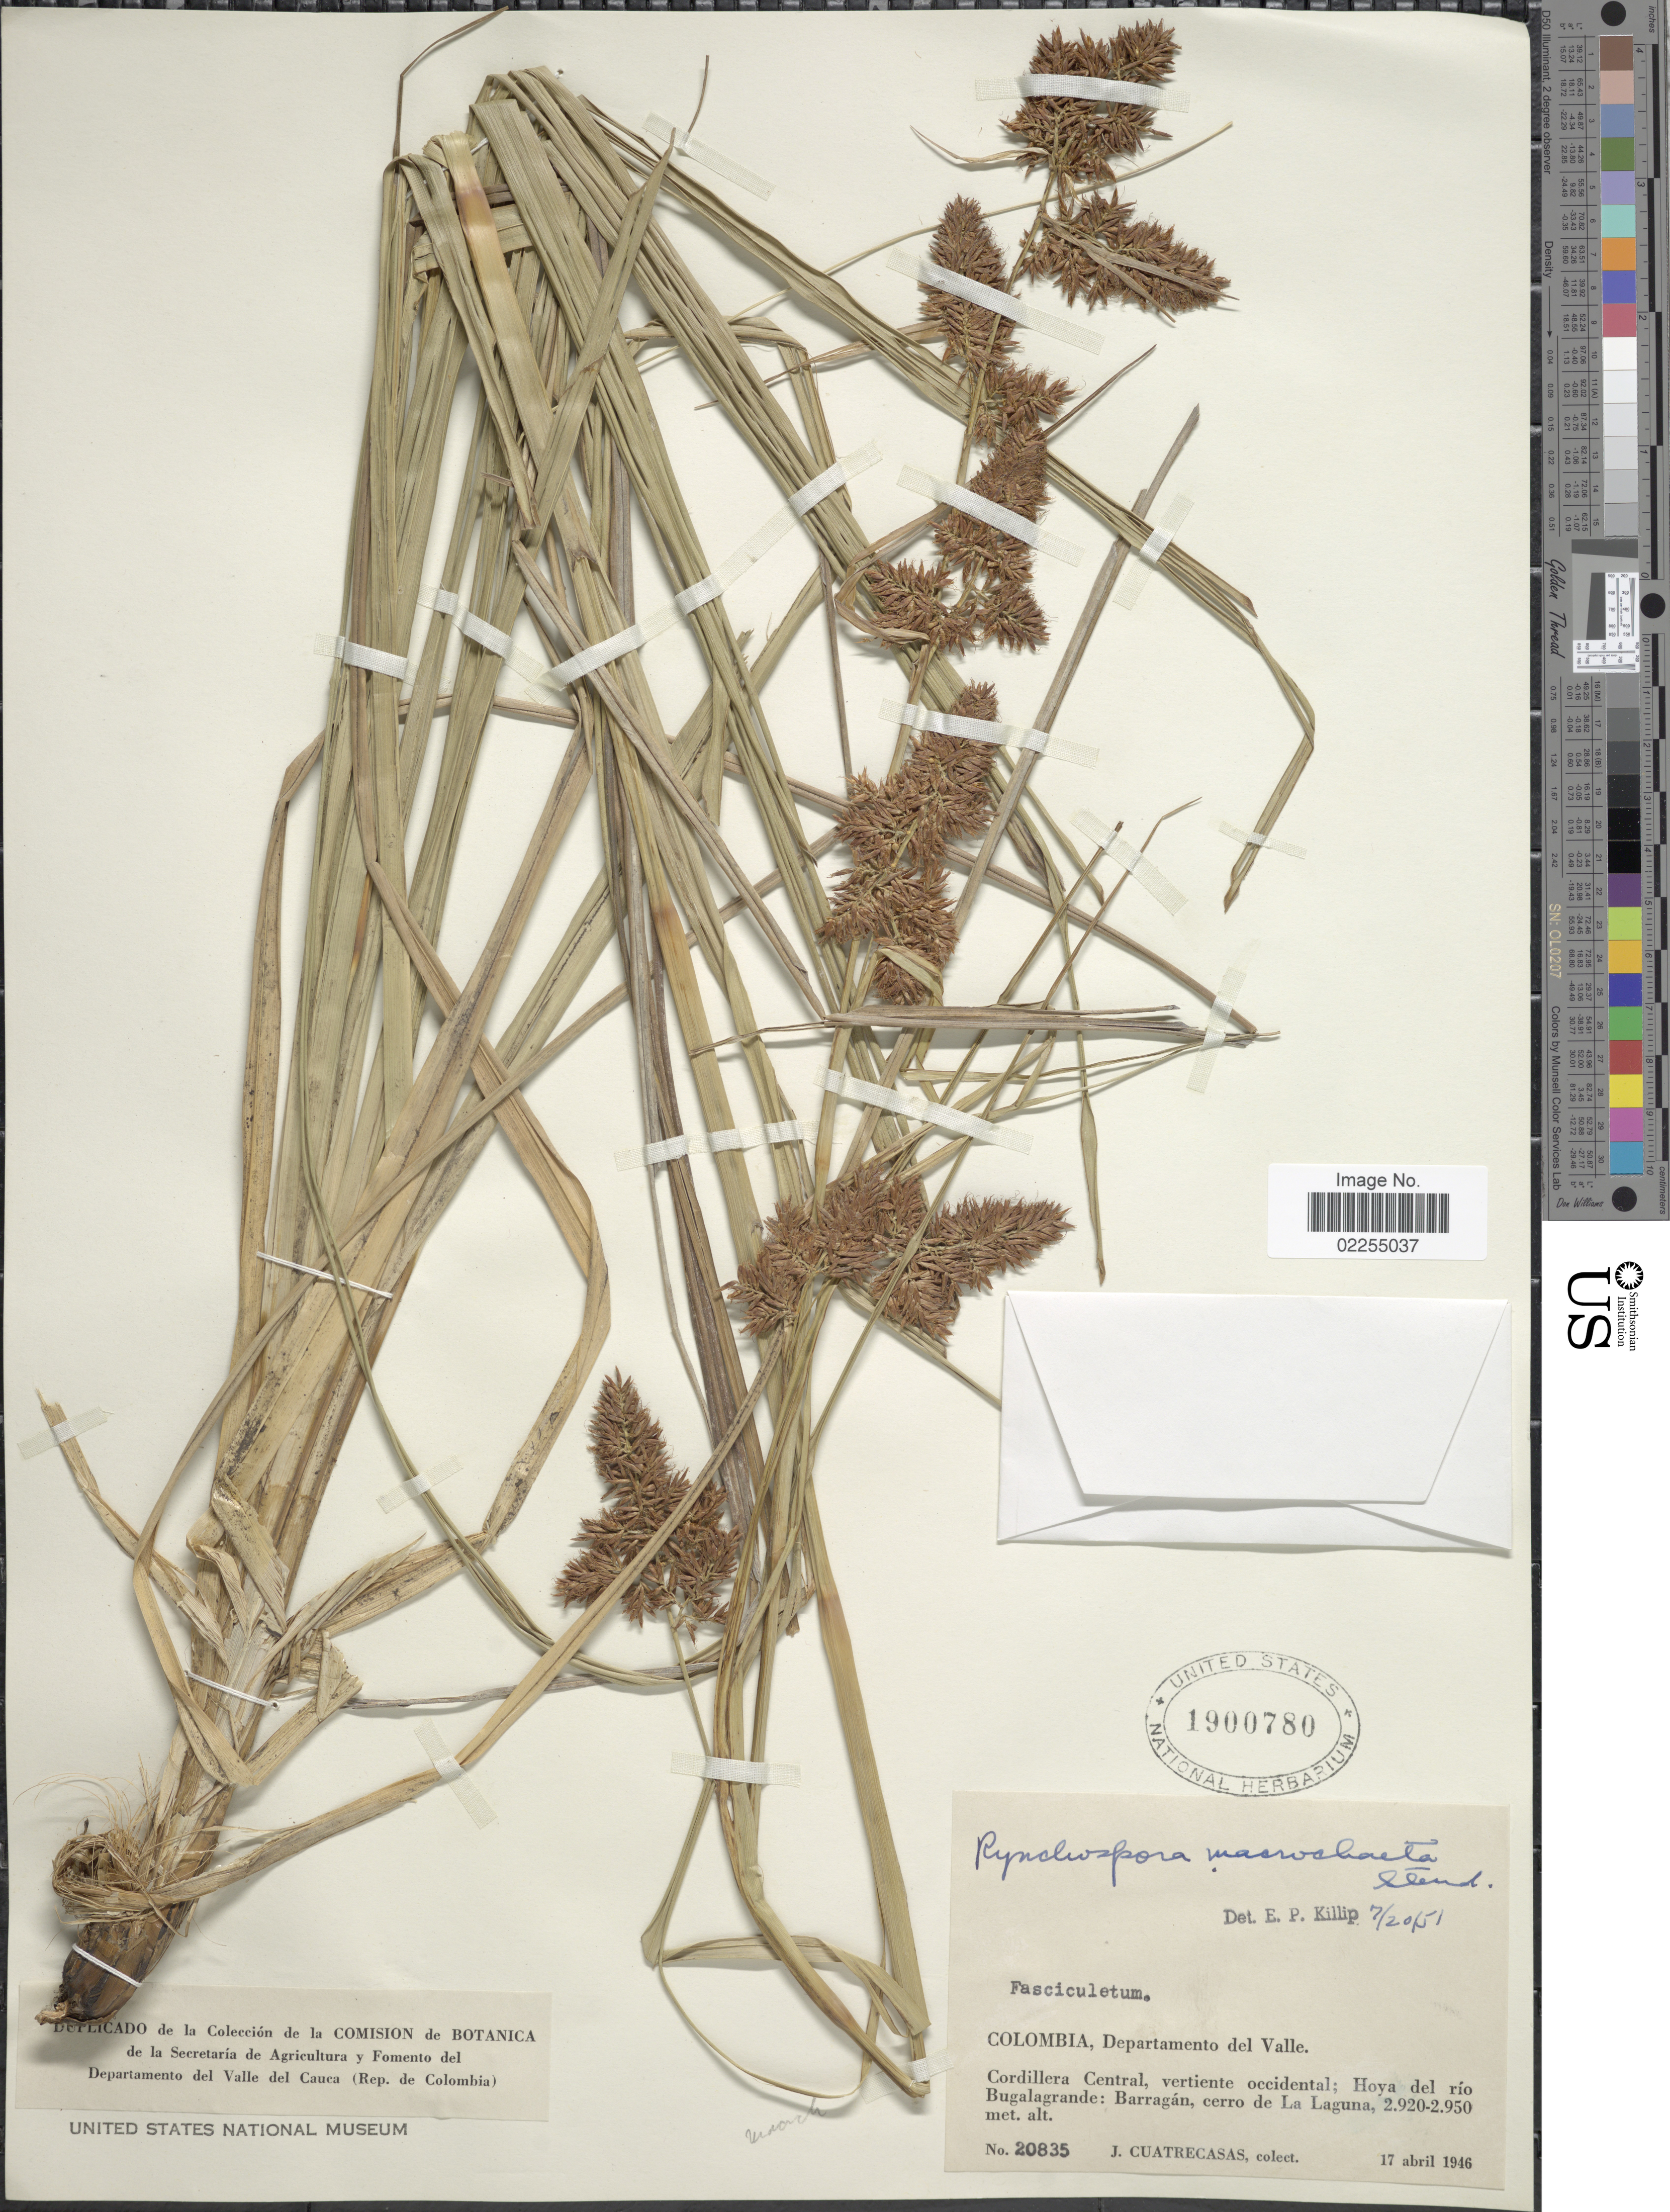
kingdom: Plantae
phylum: Tracheophyta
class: Liliopsida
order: Poales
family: Cyperaceae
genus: Rhynchospora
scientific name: Rhynchospora macrochaeta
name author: Steud. ex Boeckeler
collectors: J. Cuatrecasas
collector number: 20835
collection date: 1946-04-17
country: Colombia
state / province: Valle del Cauca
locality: Departamento del Cauca, Cordillera Central, vertiente occidental; Hoya del rio Bugalagrande: Barragan, cerro de La Laguna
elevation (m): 2920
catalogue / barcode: US 1900780